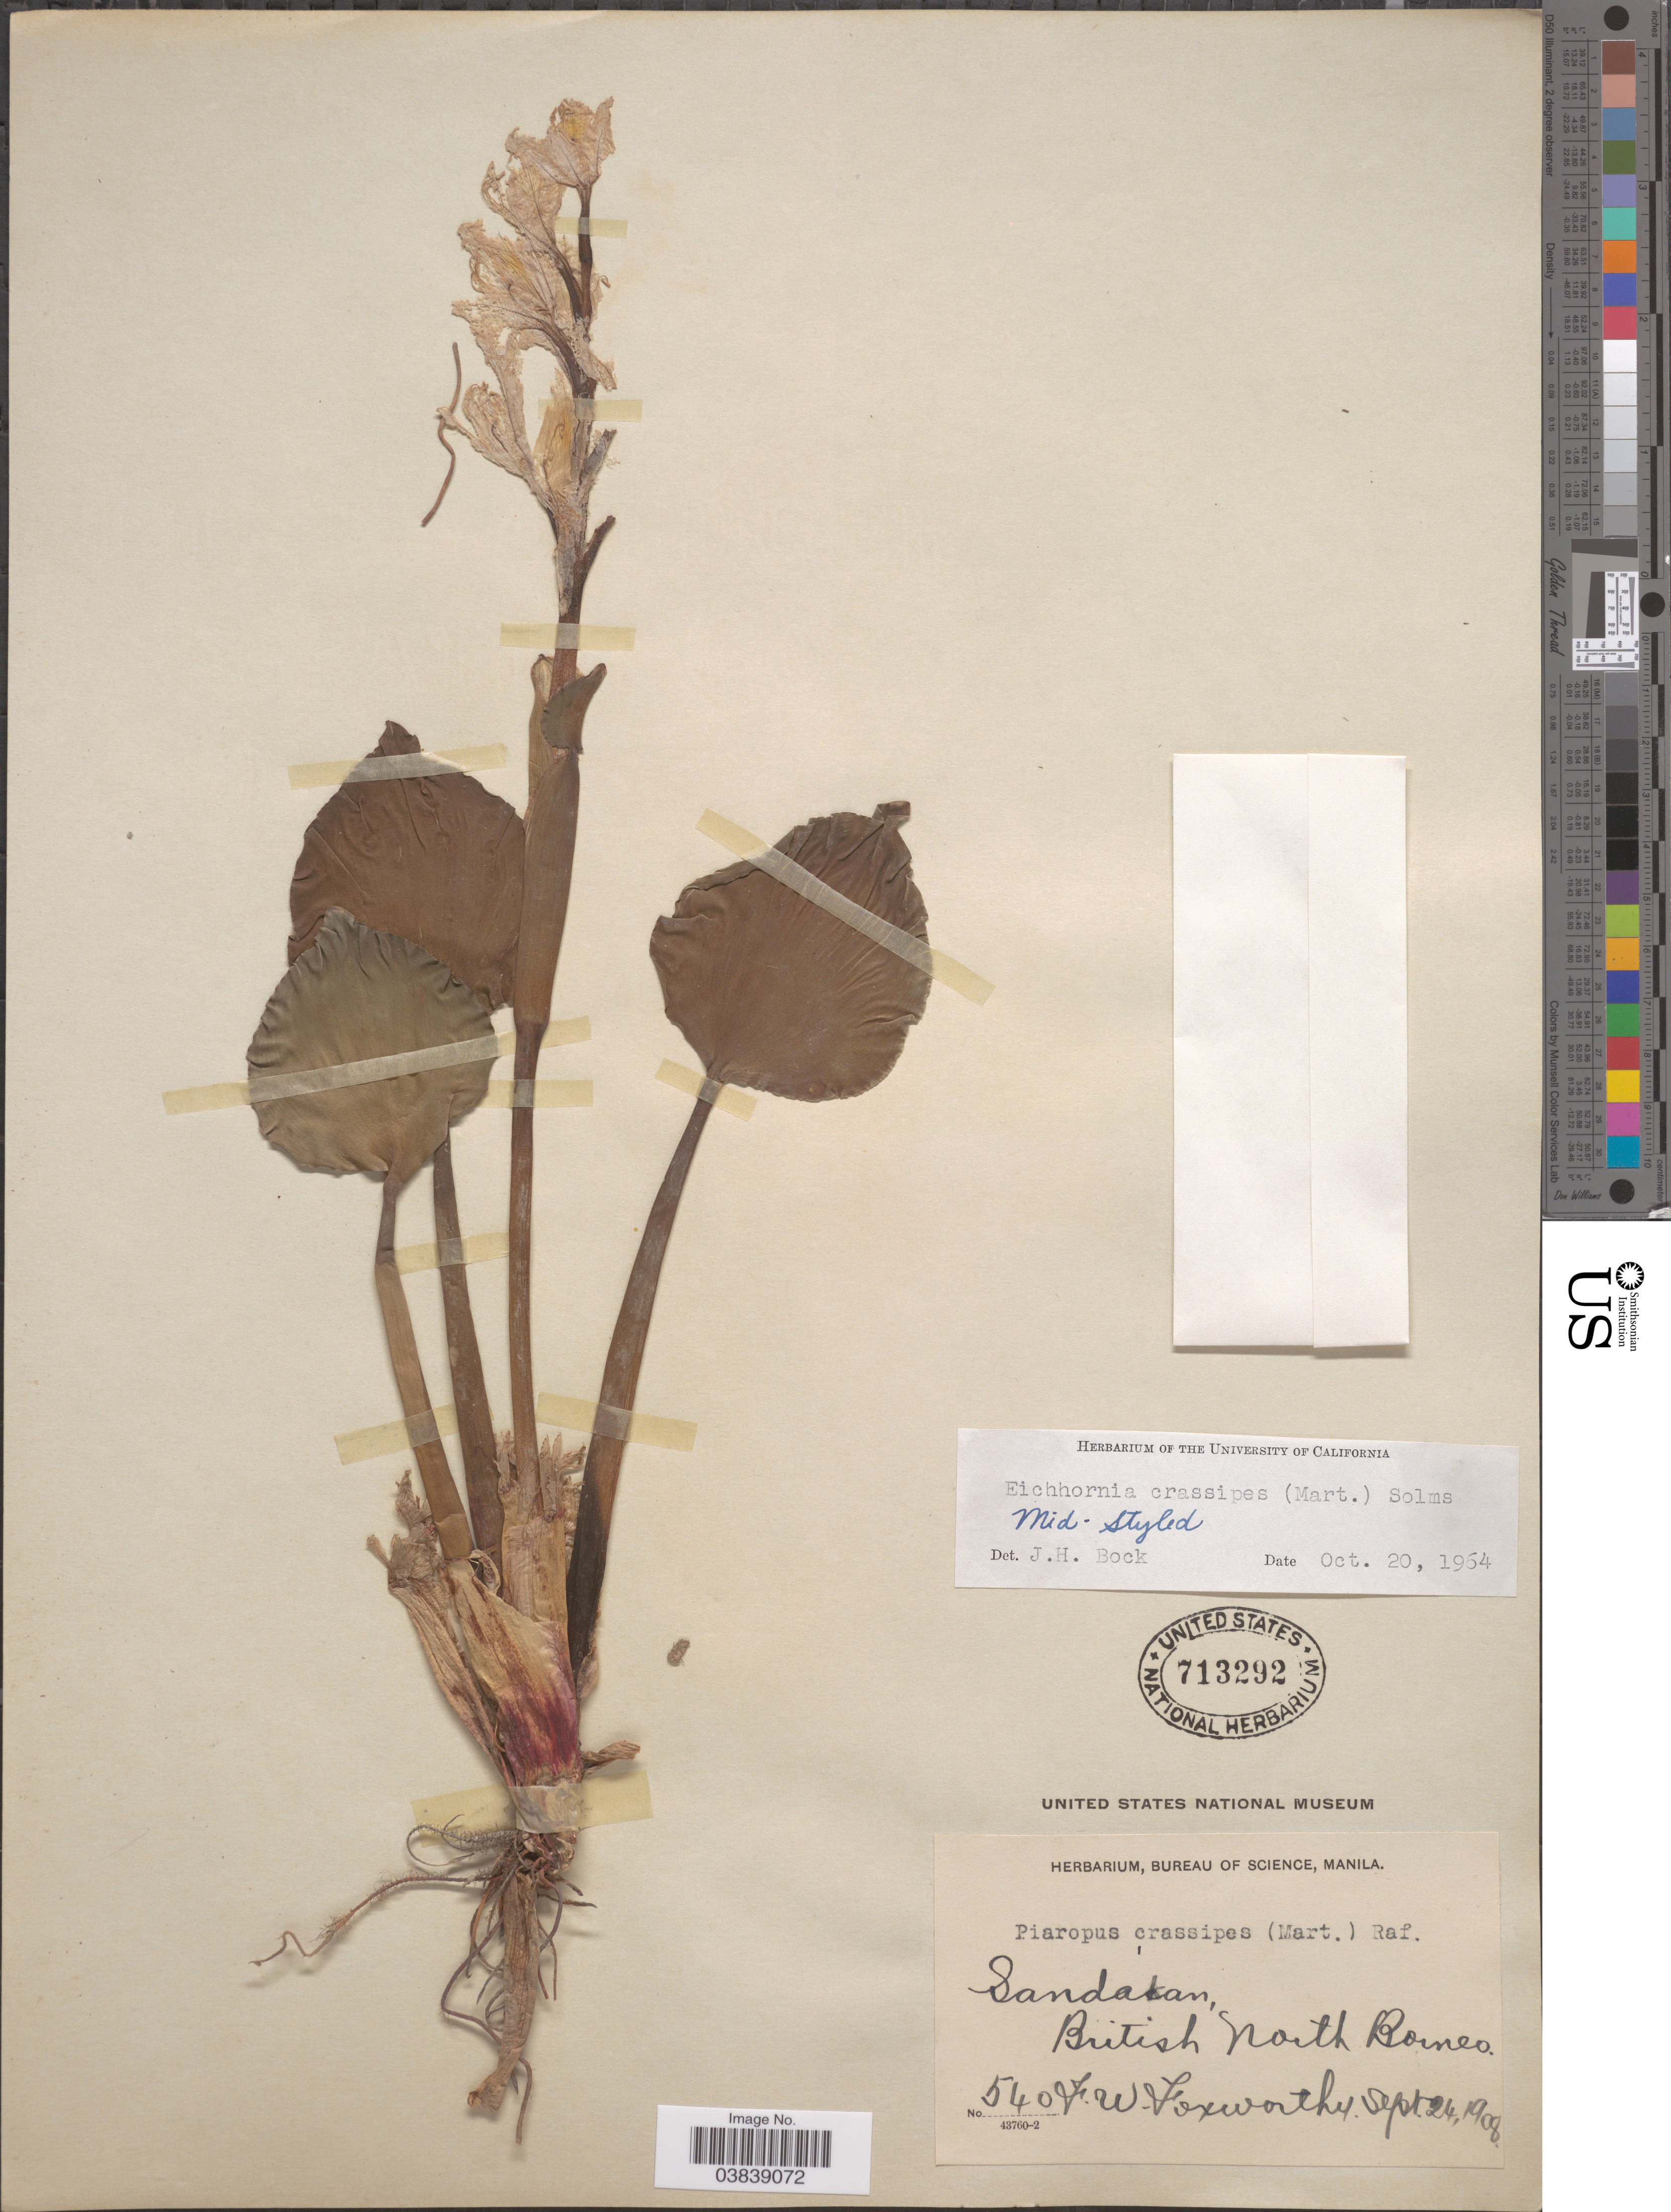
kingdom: Plantae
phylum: Tracheophyta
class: Liliopsida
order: Commelinales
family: Pontederiaceae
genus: Eichhornia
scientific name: Eichhornia crassipes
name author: (Mart.) Solms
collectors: F. W. Foxworthy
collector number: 540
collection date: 1908-09-24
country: Malaysia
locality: Sandakan, British North Borneo.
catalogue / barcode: US 713292